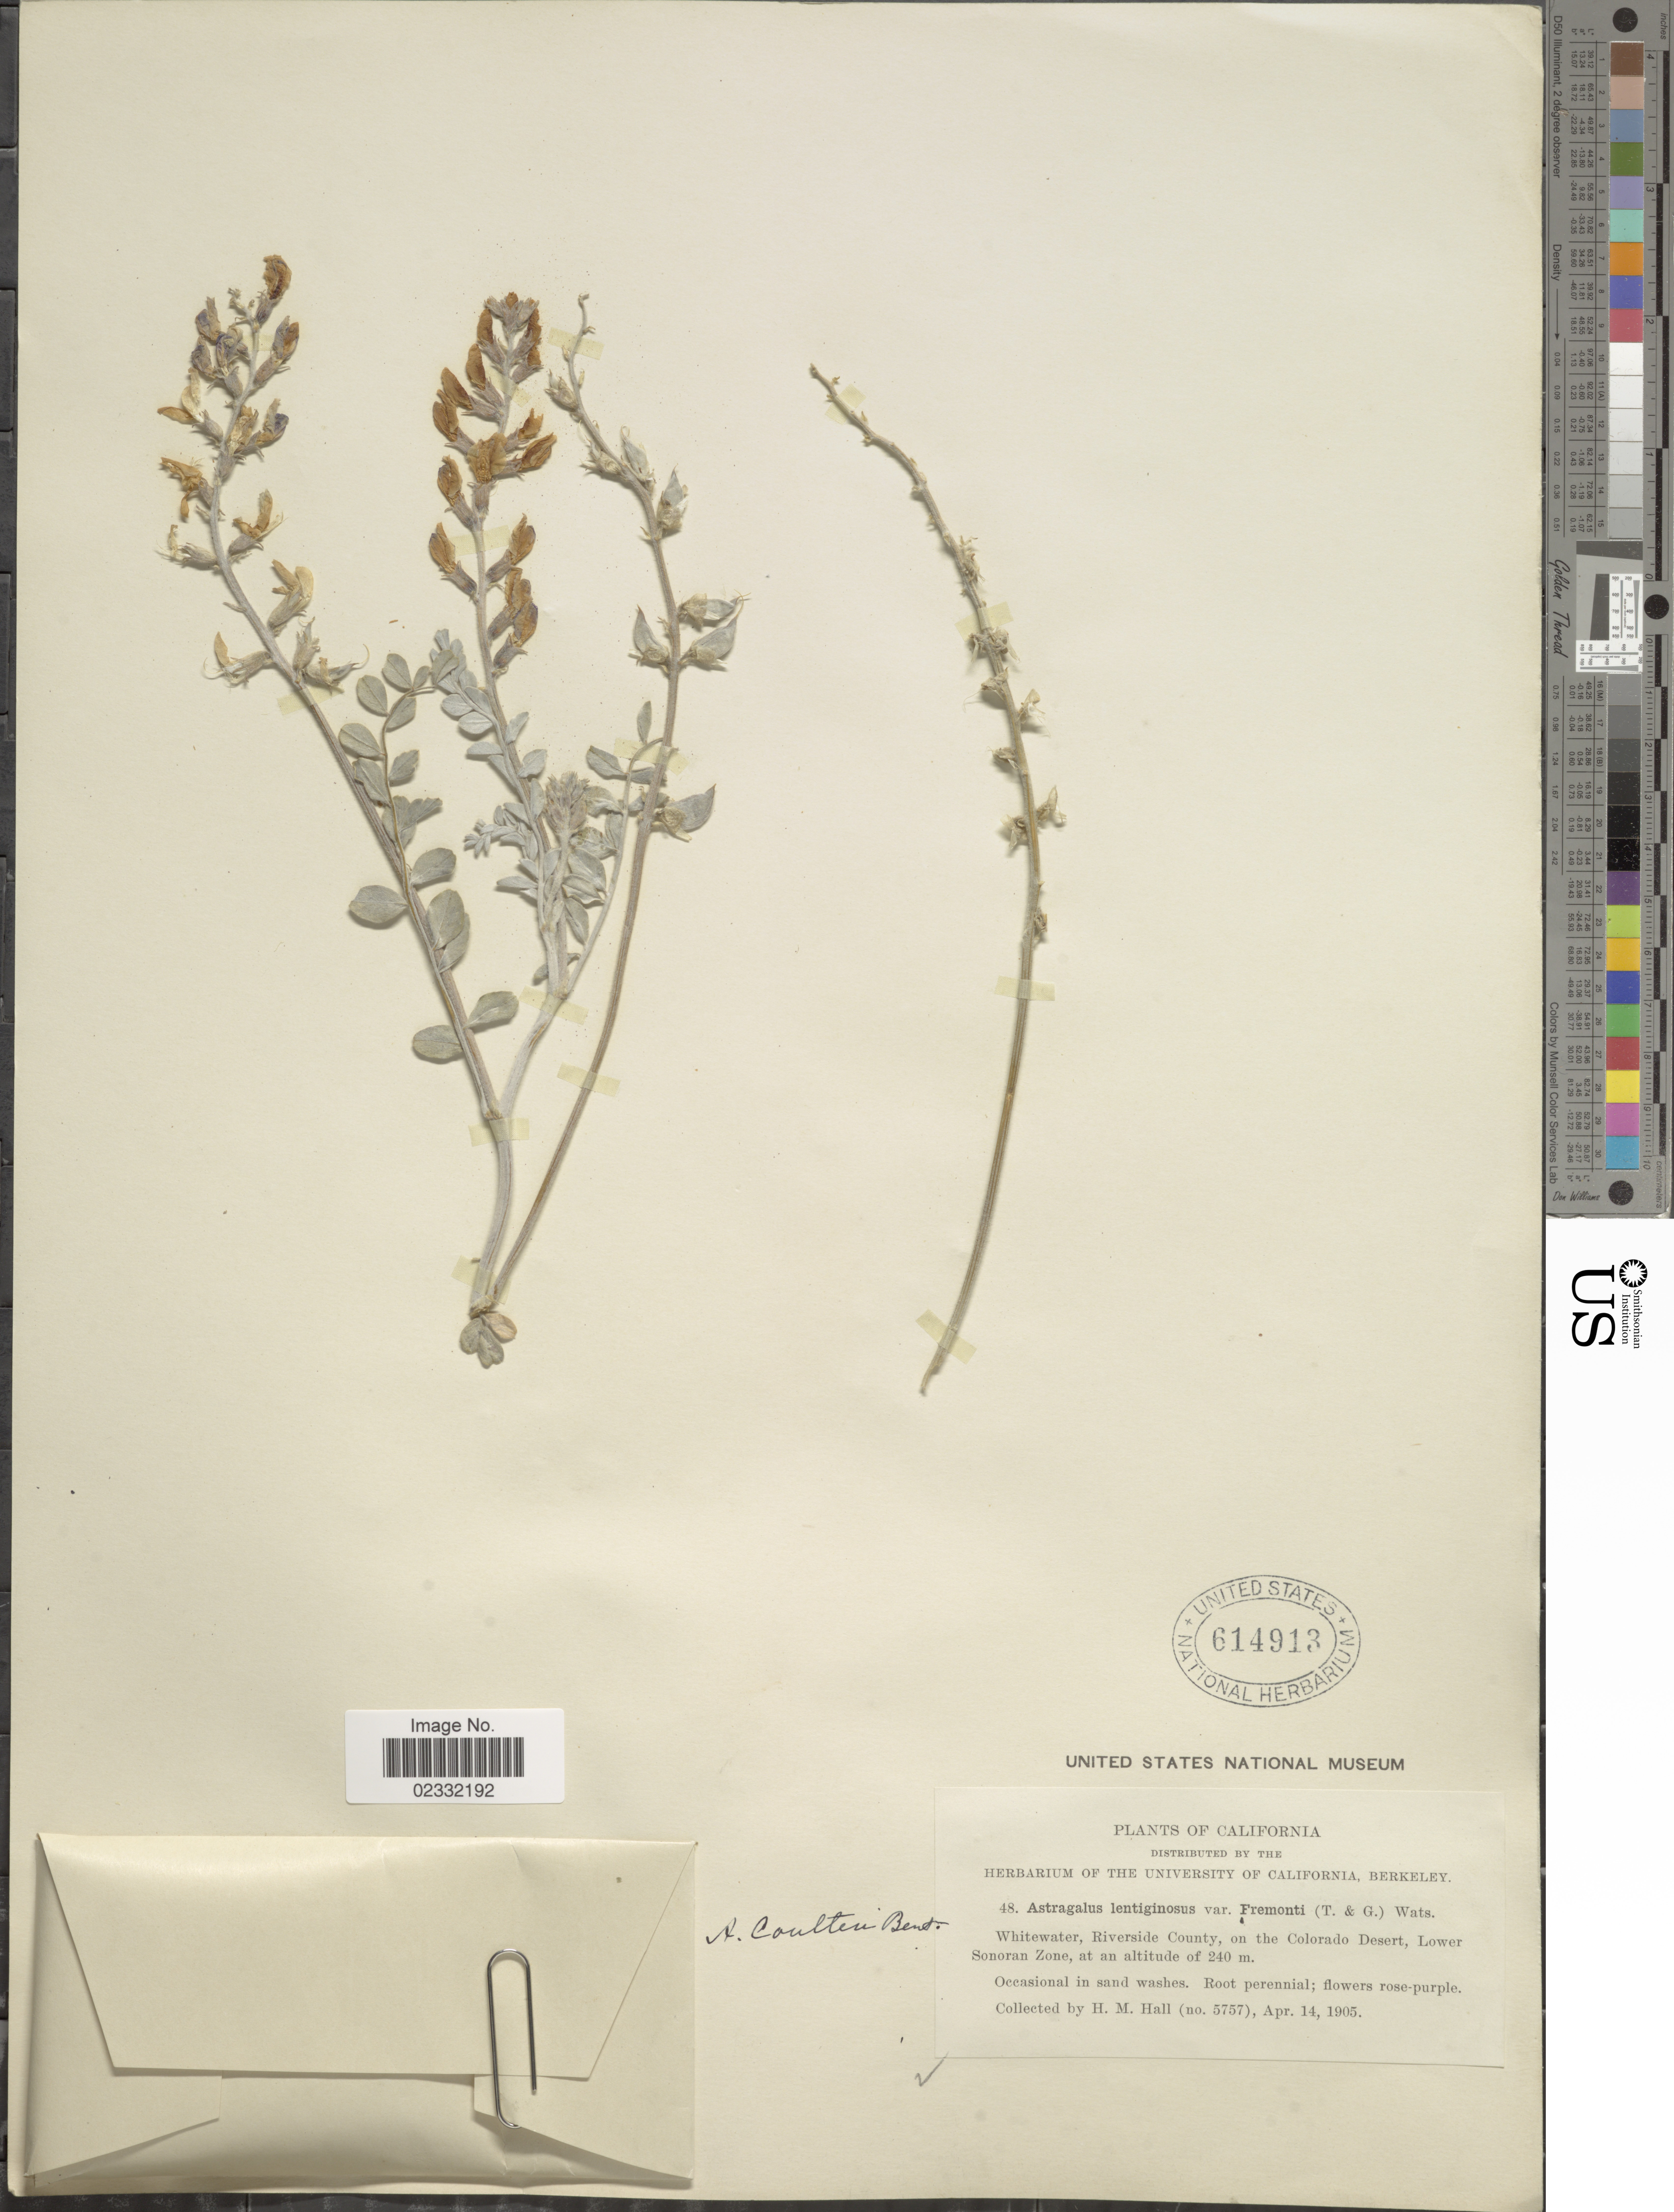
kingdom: Plantae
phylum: Tracheophyta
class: Magnoliopsida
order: Fabales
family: Fabaceae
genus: Astragalus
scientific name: Astragalus lentiginosus var. coulteri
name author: M.E. Jones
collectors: H. M. Hall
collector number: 5757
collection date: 1905-04-14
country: United States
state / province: California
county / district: Riverside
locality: Whitewater, Riverside County, on the Colorado Desert, Lower Sonoran Zone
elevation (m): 240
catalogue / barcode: US 614913